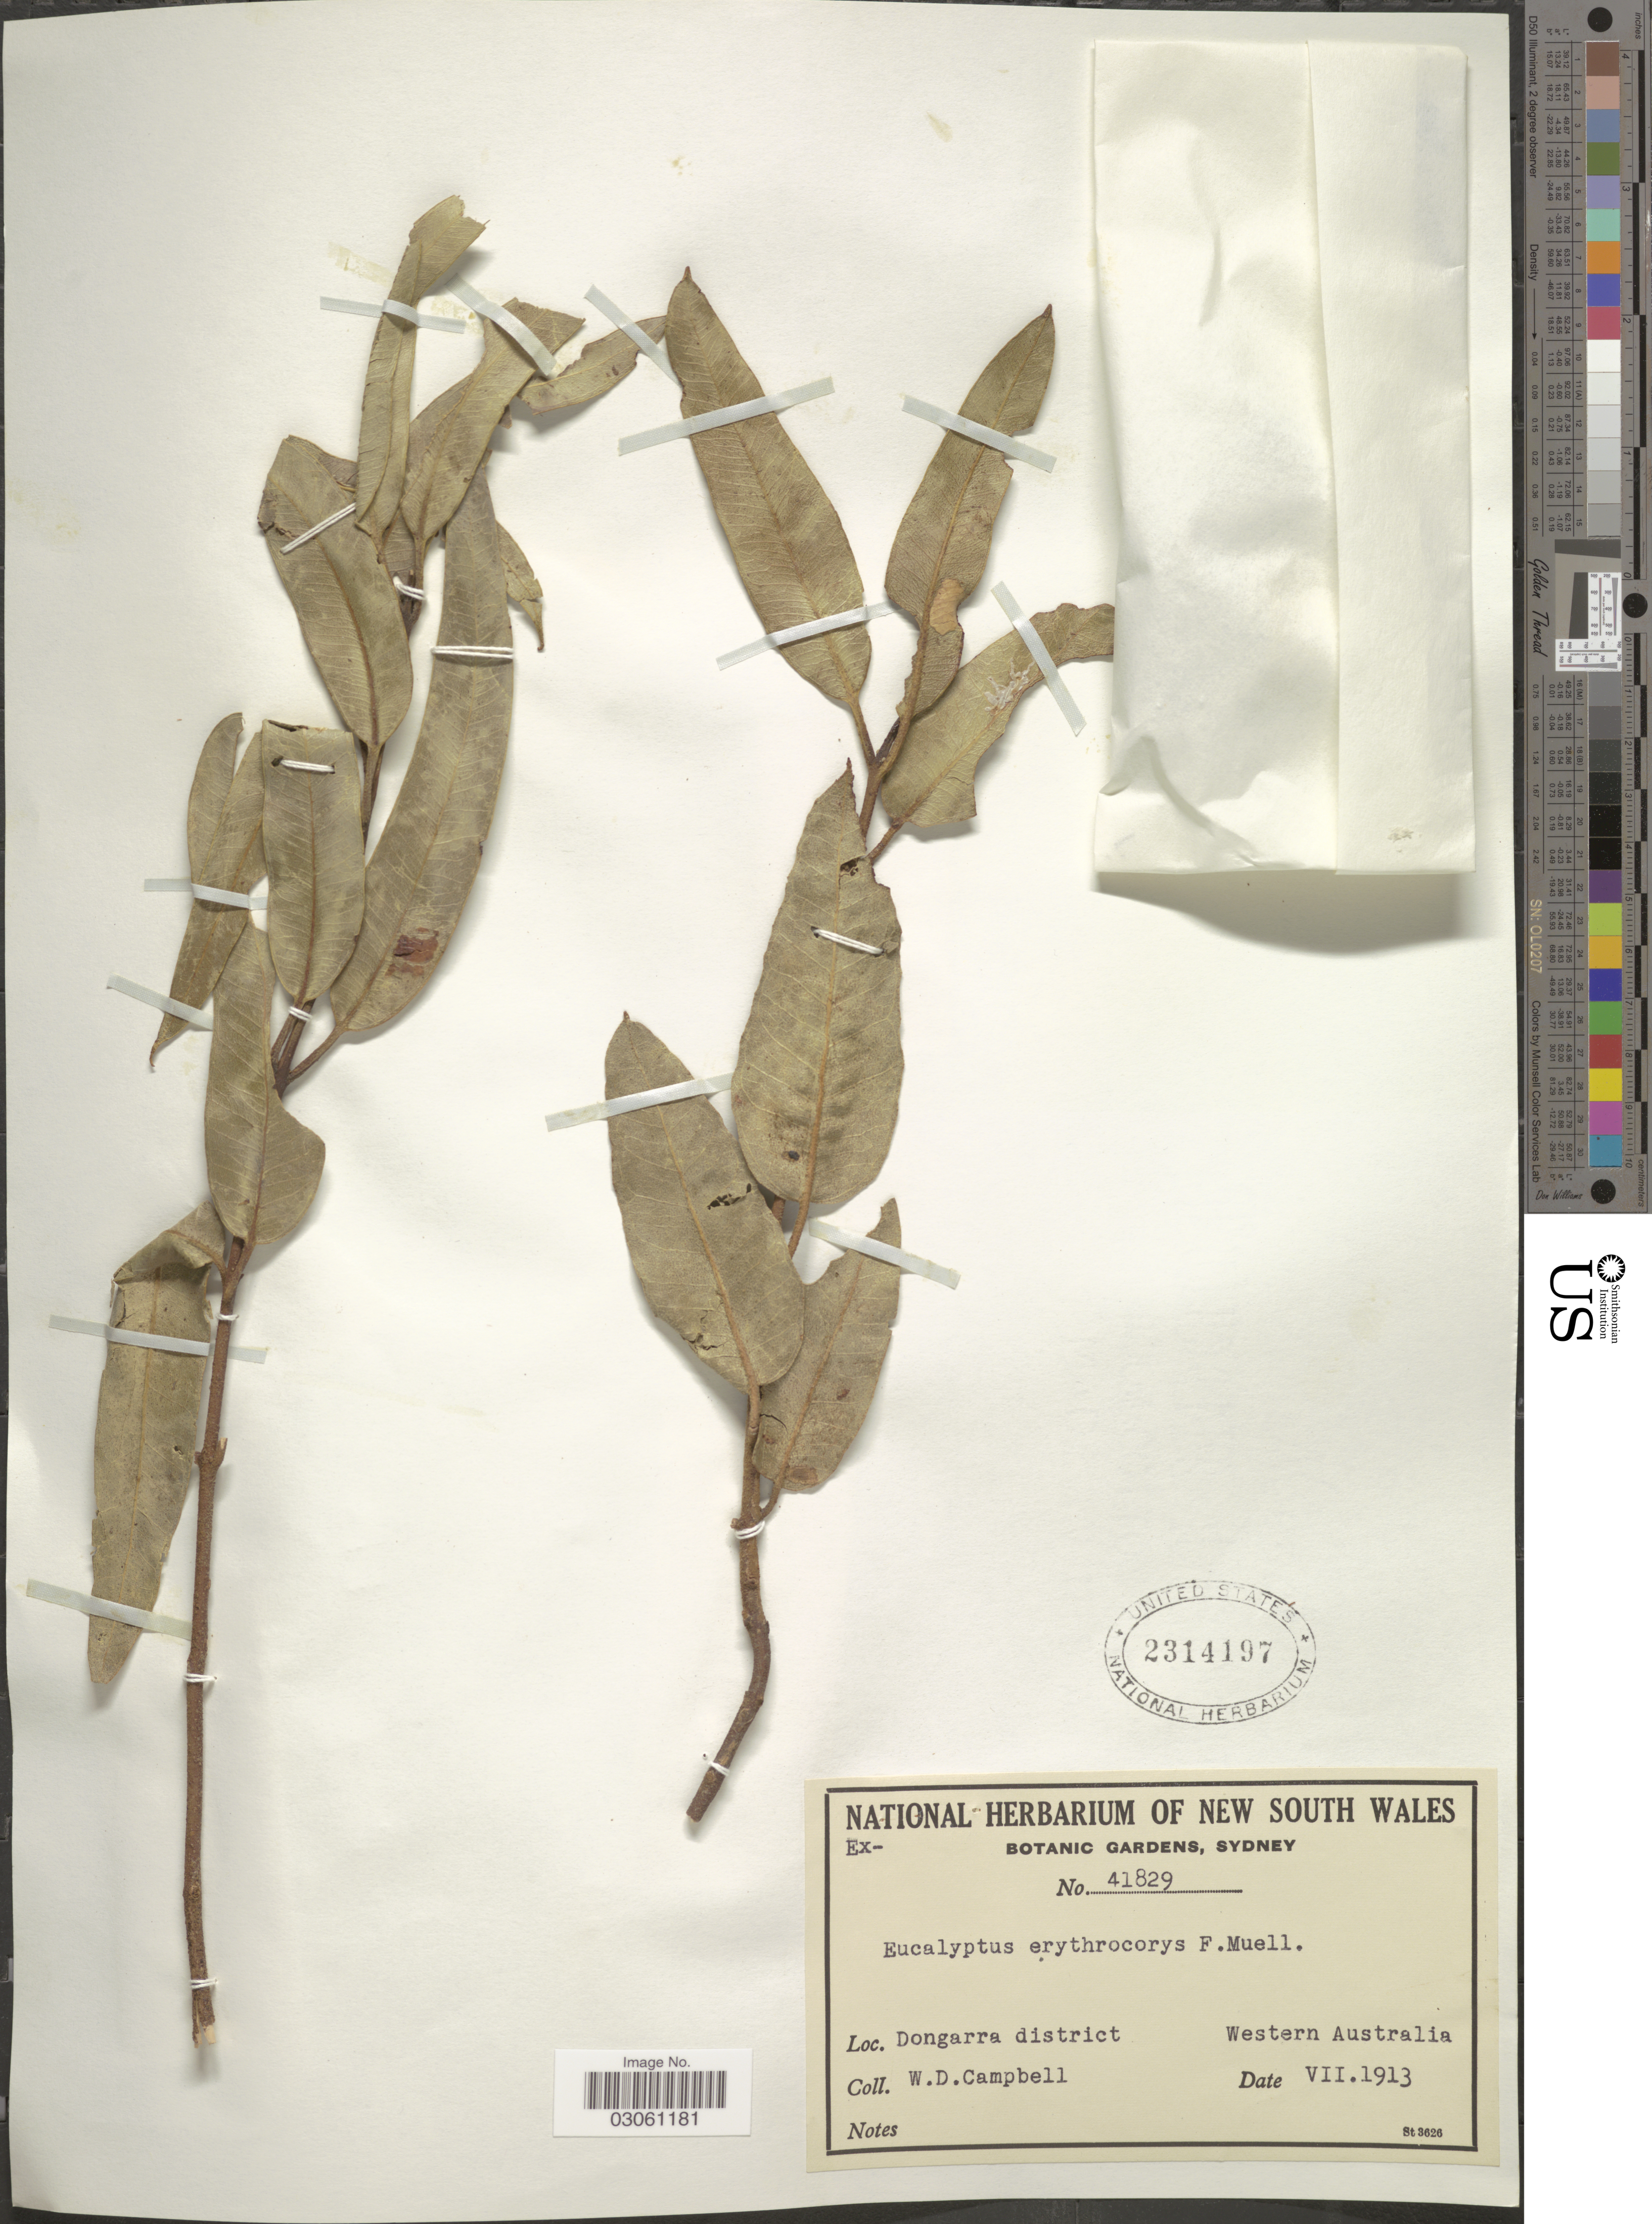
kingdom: Plantae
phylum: Tracheophyta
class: Magnoliopsida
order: Myrtales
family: Myrtaceae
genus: Eucalyptus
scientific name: Eucalyptus erythrocorys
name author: F. Muell.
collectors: W. D. Campbell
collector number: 41829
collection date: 1913-07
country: Australia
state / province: Western Australia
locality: Dongarra district.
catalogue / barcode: US 2314197